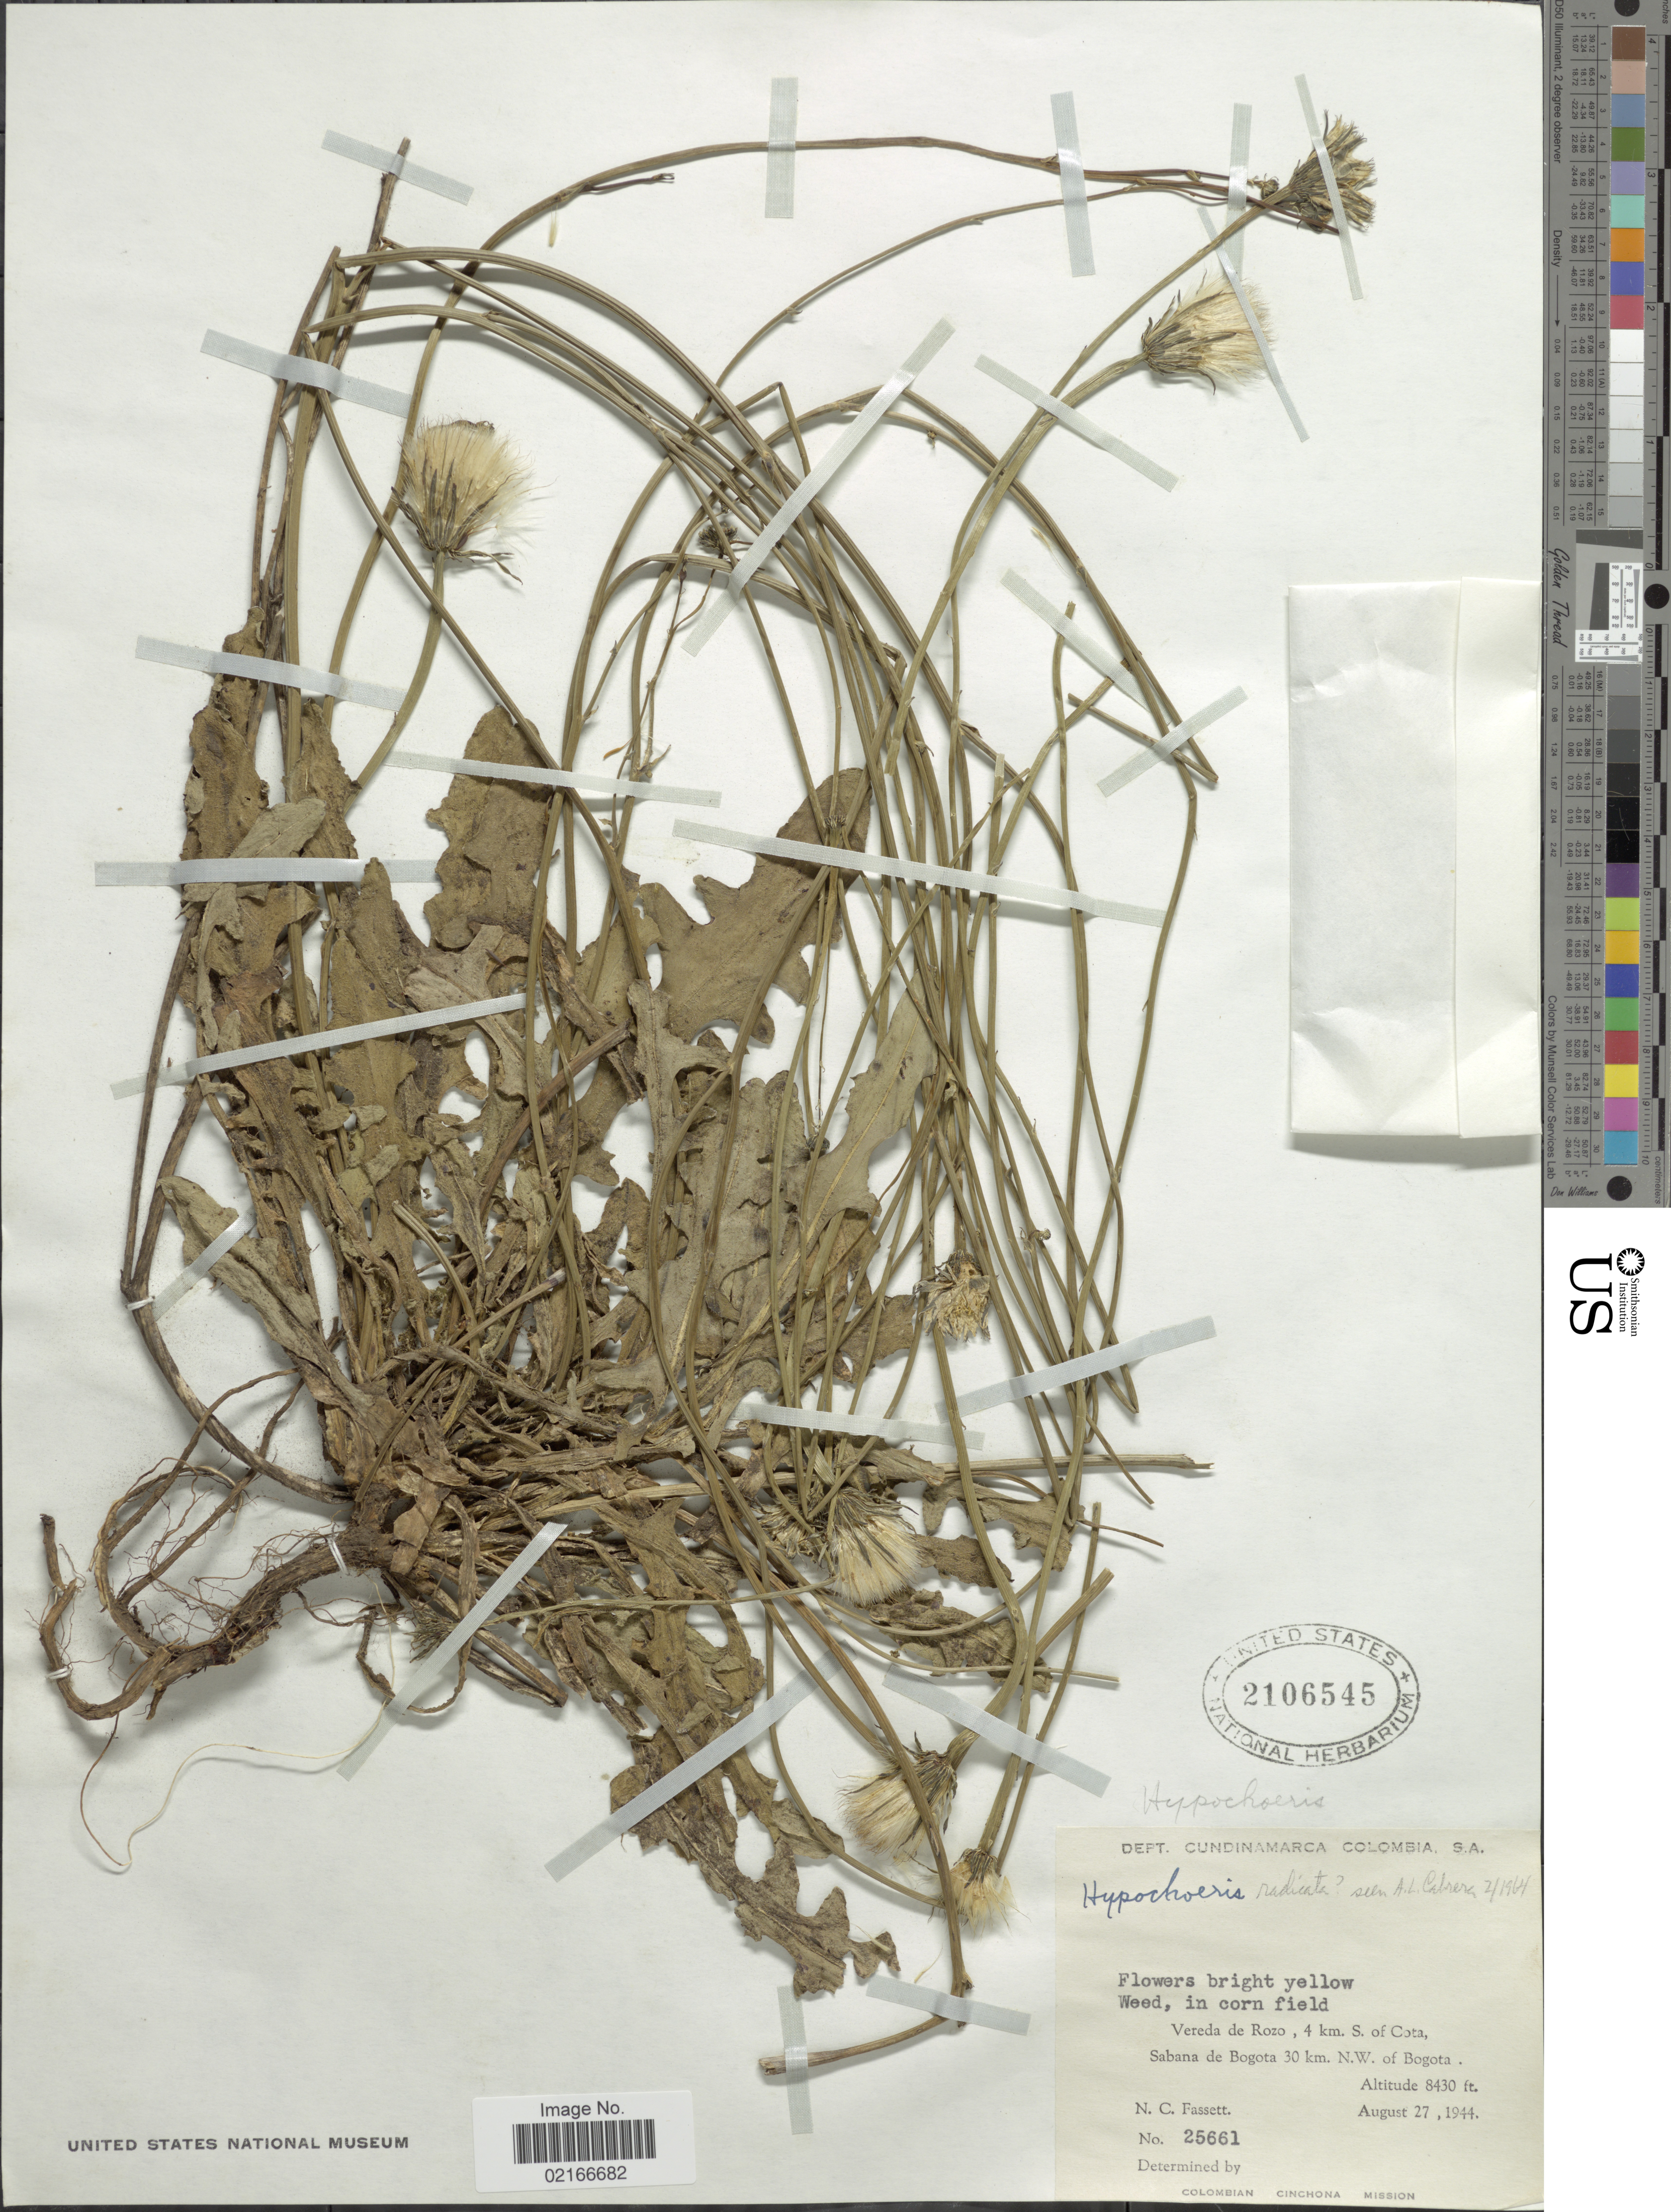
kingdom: Plantae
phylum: Tracheophyta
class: Magnoliopsida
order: Asterales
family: Asteraceae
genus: Hypochaeris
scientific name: Hypochaeris radicata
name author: L.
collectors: N. C. Fassett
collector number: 25661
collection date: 1944-08-27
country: Colombia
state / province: Cundinamarca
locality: Vereda de Rozo, 4 km. S. of Cota, Sabana de Bogota 30 km. N.W. of Bogota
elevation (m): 2569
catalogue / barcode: US 2106545